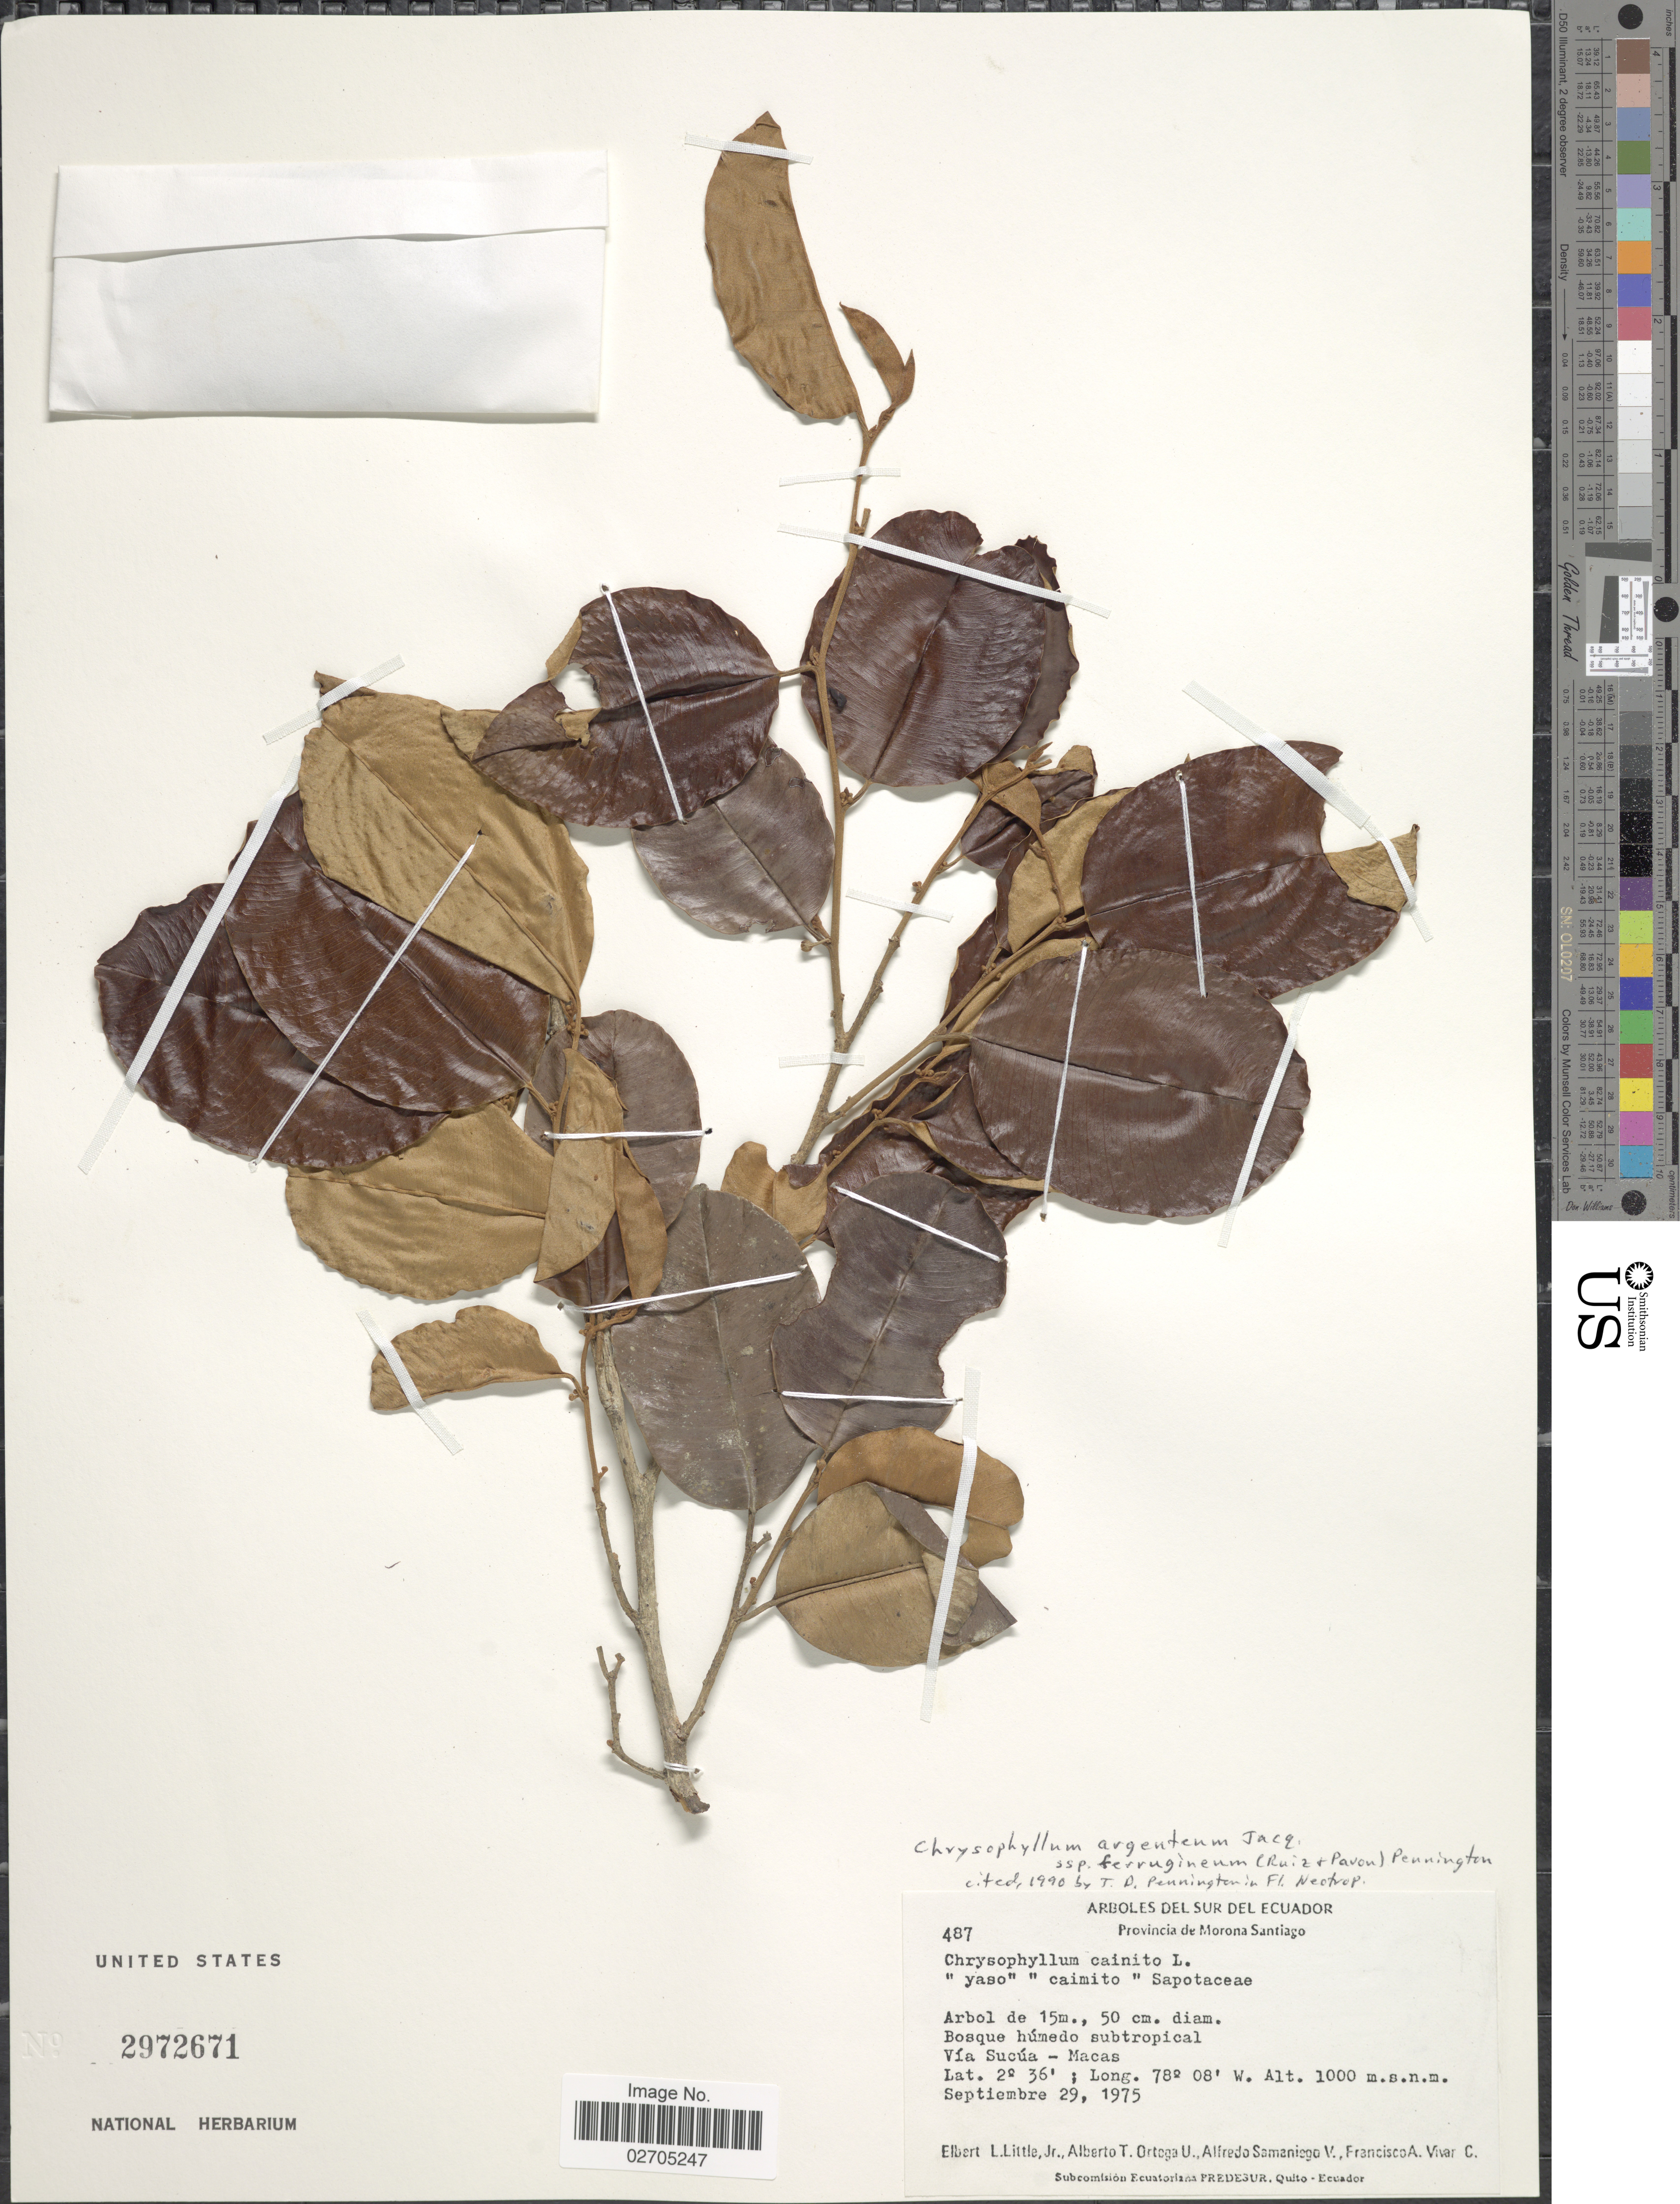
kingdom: Plantae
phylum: Tracheophyta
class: Magnoliopsida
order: Ericales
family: Sapotaceae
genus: Chrysophyllum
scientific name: Chrysophyllum argenteum subsp. ferrugineum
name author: (Ruiz & Pav.) T.D. Penn.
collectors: E. L. Little, A. T. Ortega U., A. V. Samaniego & F. A. Vivar C.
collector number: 487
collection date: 1975-09-29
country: Ecuador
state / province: Morona-Santiago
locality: Bosque humedo subtropical, Via Sucua-Macas.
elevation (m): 1000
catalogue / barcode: US 2972671